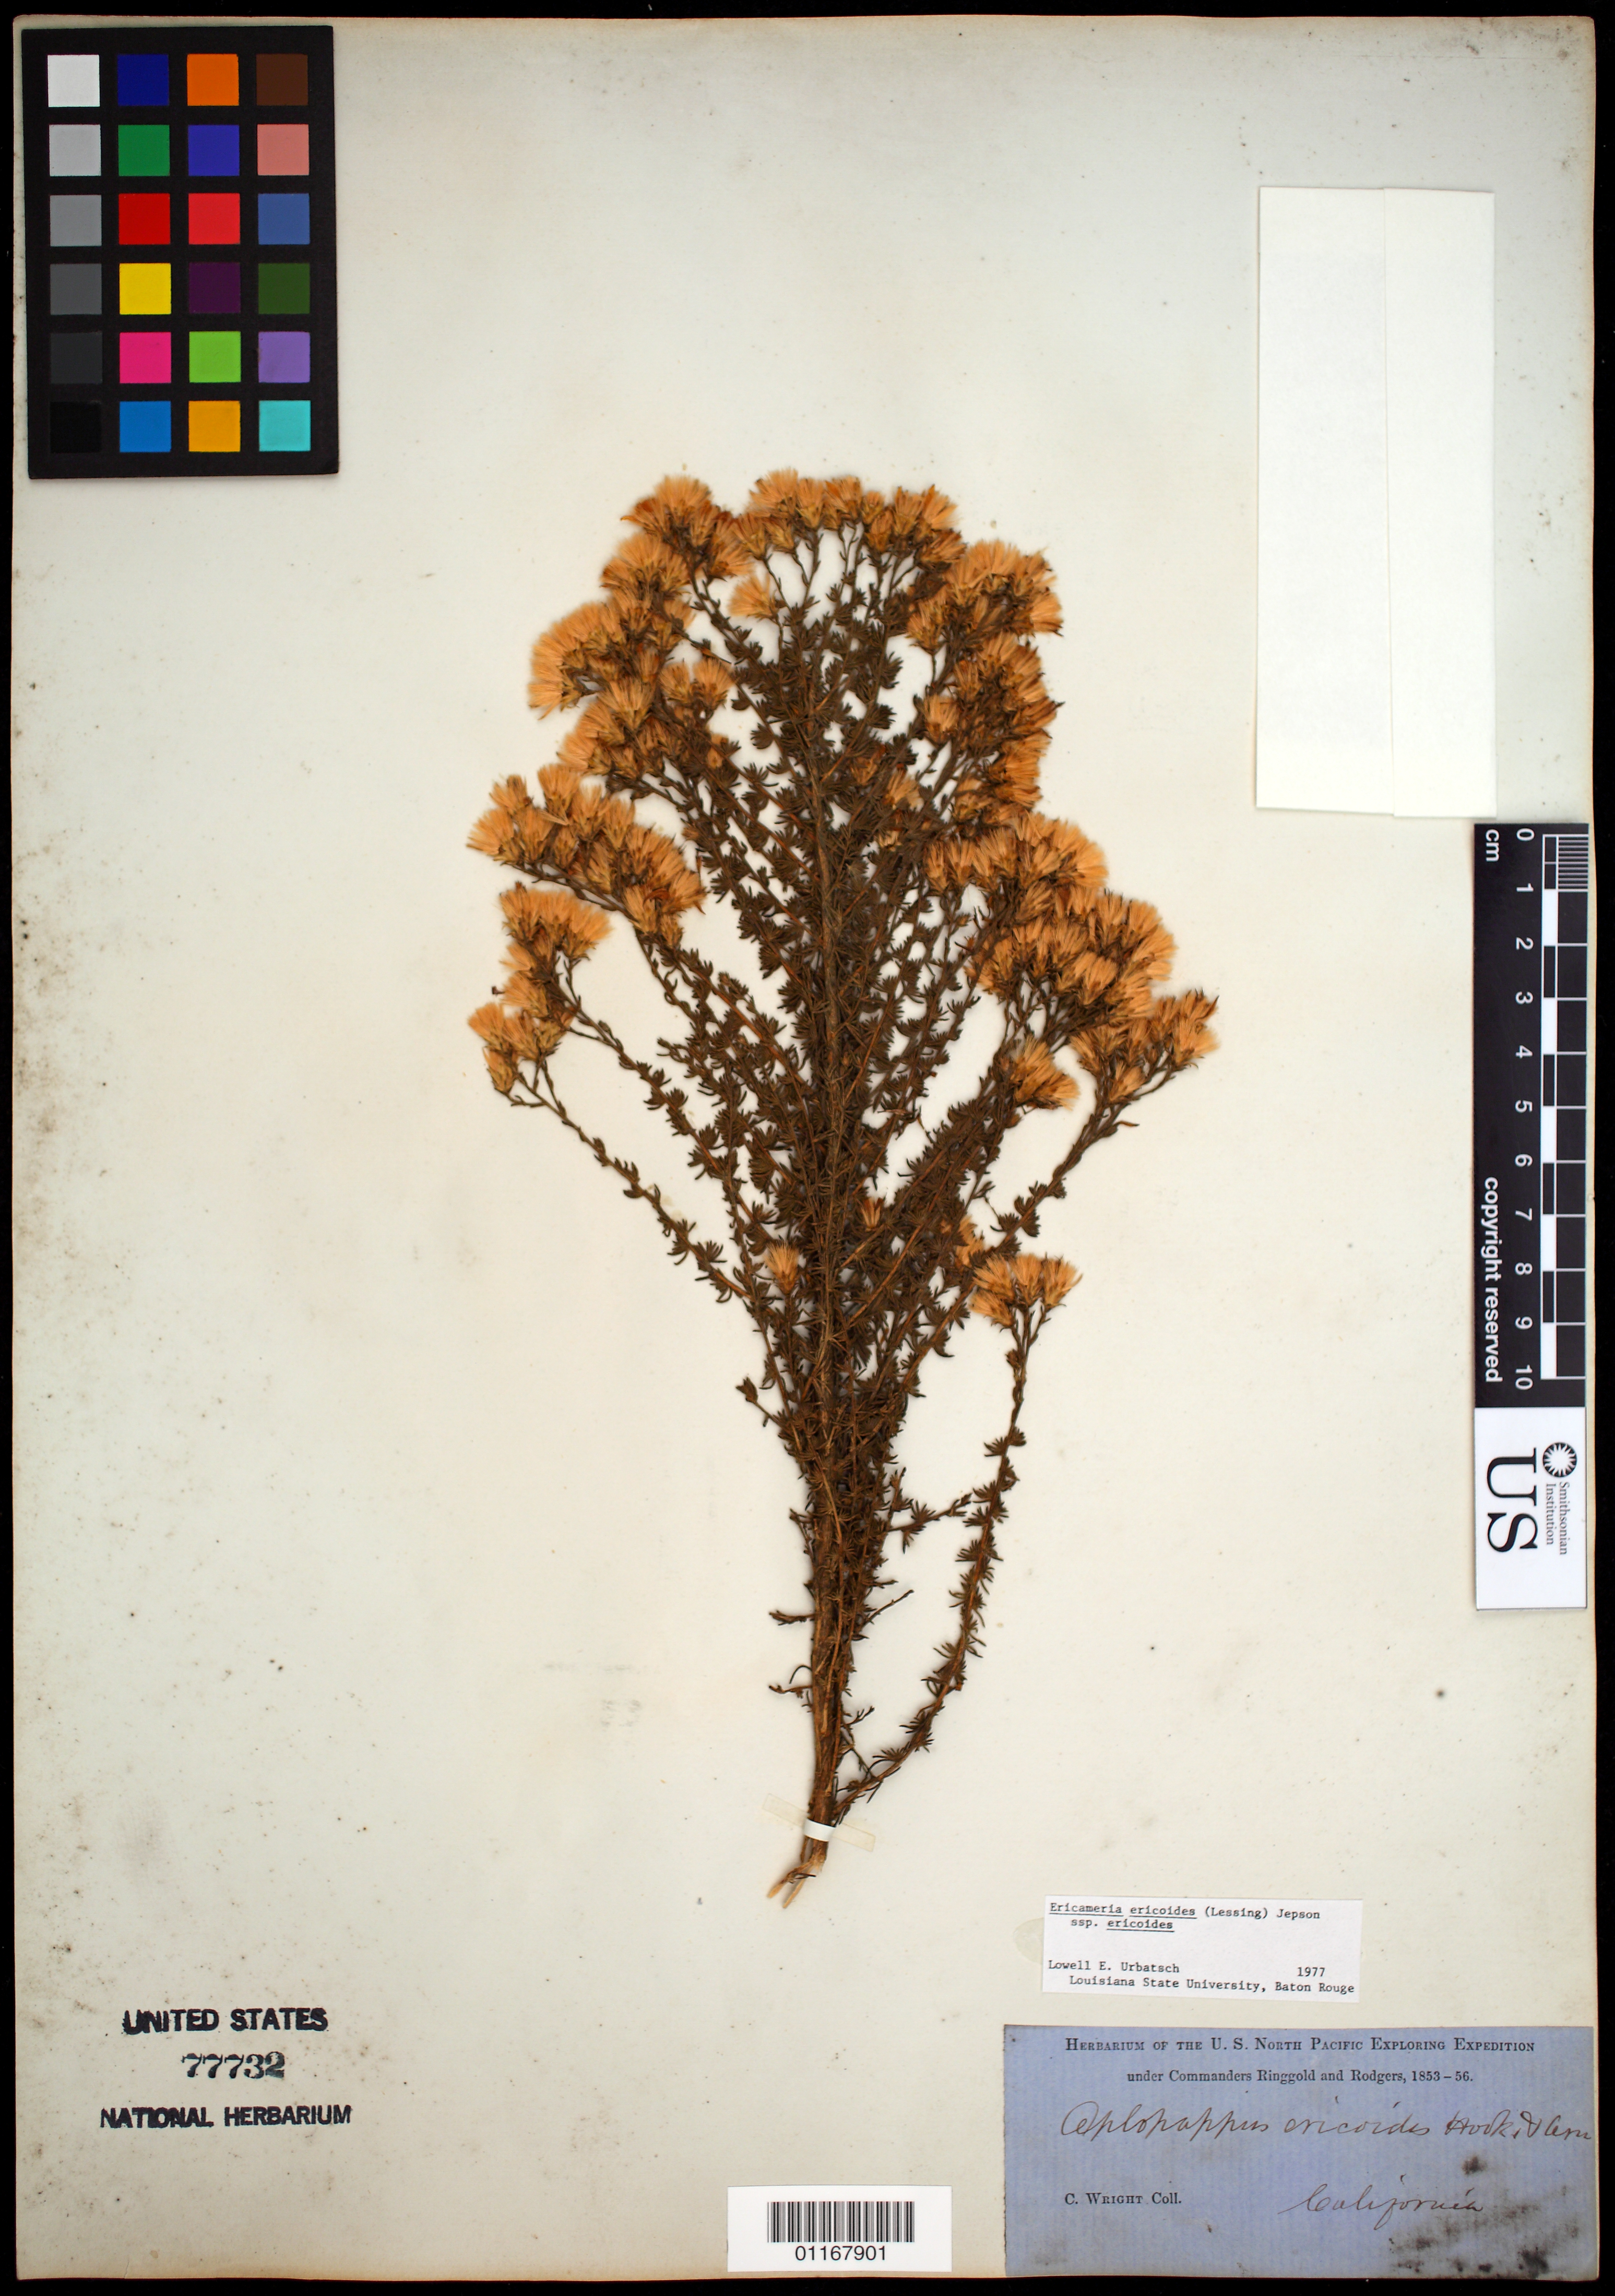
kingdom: Plantae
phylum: Tracheophyta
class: Magnoliopsida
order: Asterales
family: Asteraceae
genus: Ericameria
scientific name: Ericameria ericoides subsp. ericoides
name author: (Less.) Nutt. ex Jeps.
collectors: C. Wright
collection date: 1853/1856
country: United States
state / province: California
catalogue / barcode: US 77732